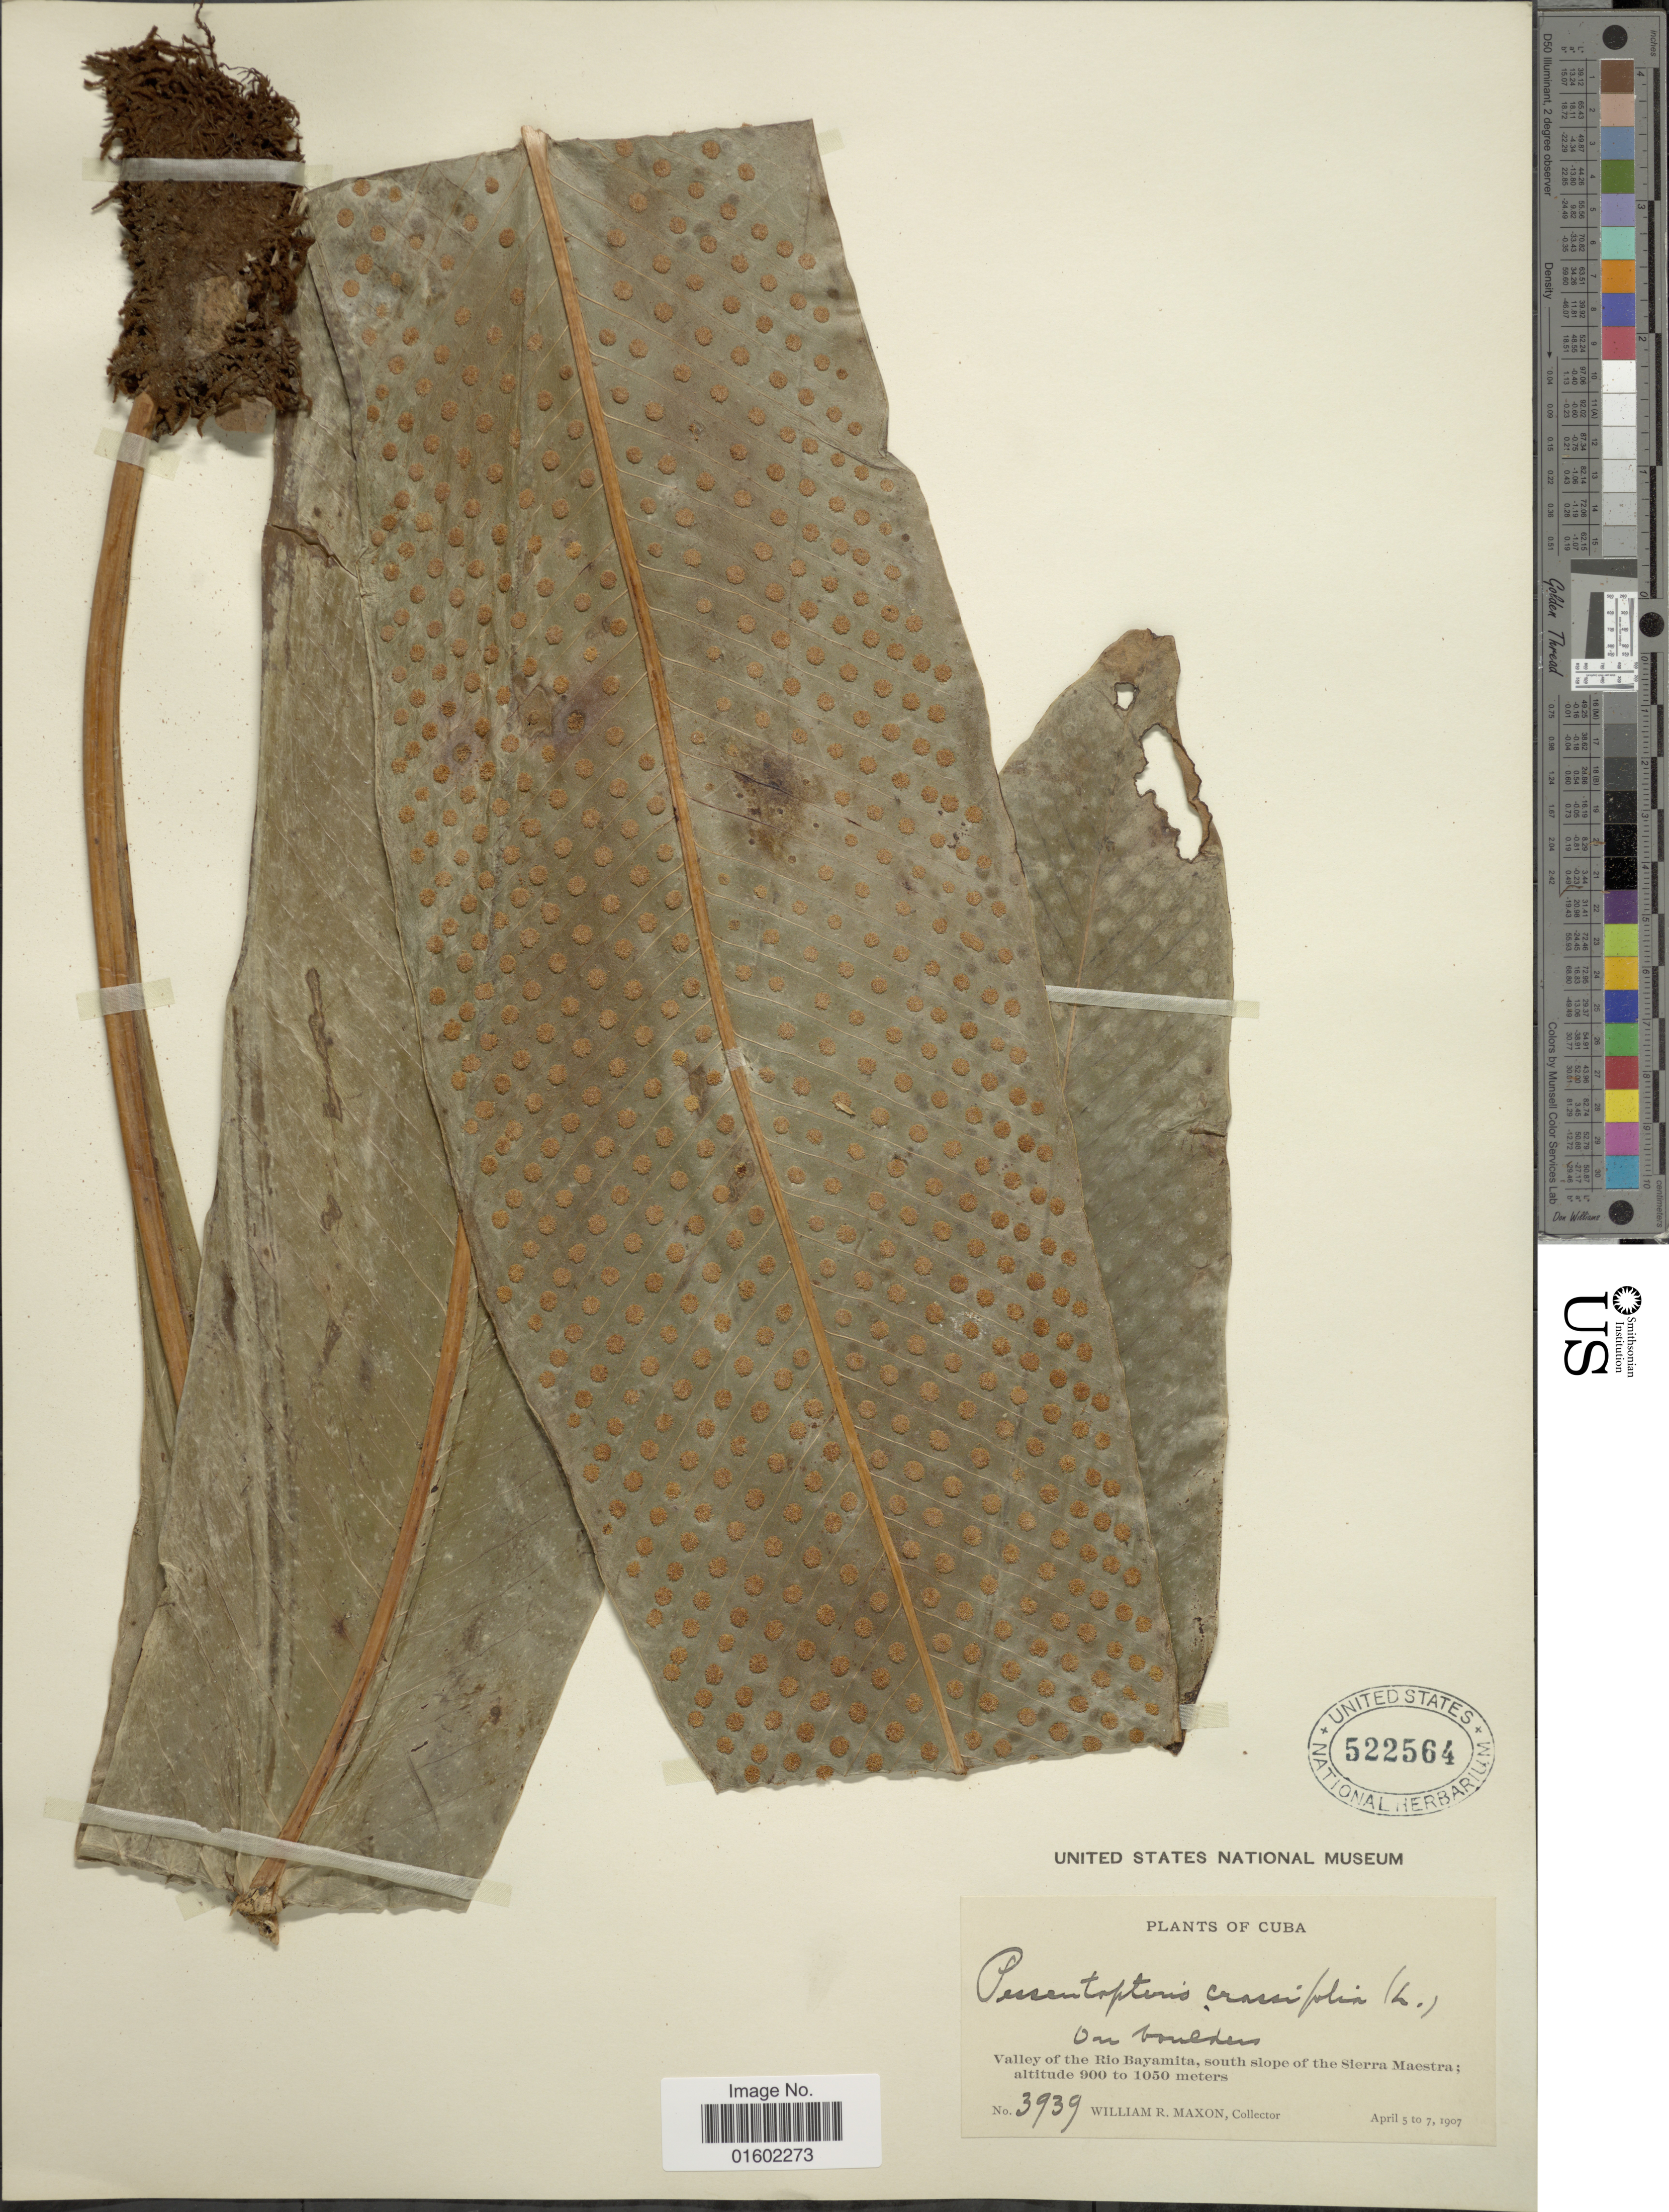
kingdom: Plantae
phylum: Tracheophyta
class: Polypodiopsida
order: Polypodiales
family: Polypodiaceae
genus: Niphidium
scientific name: Niphidium crassifolium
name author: (L.) Lellinger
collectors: W. R. Maxon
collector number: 3939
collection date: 1907-04-05/1907-05-07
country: Cuba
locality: Valley of the Rio Bayamita, south slope of the Sierra Maestra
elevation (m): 900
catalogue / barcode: US 522564